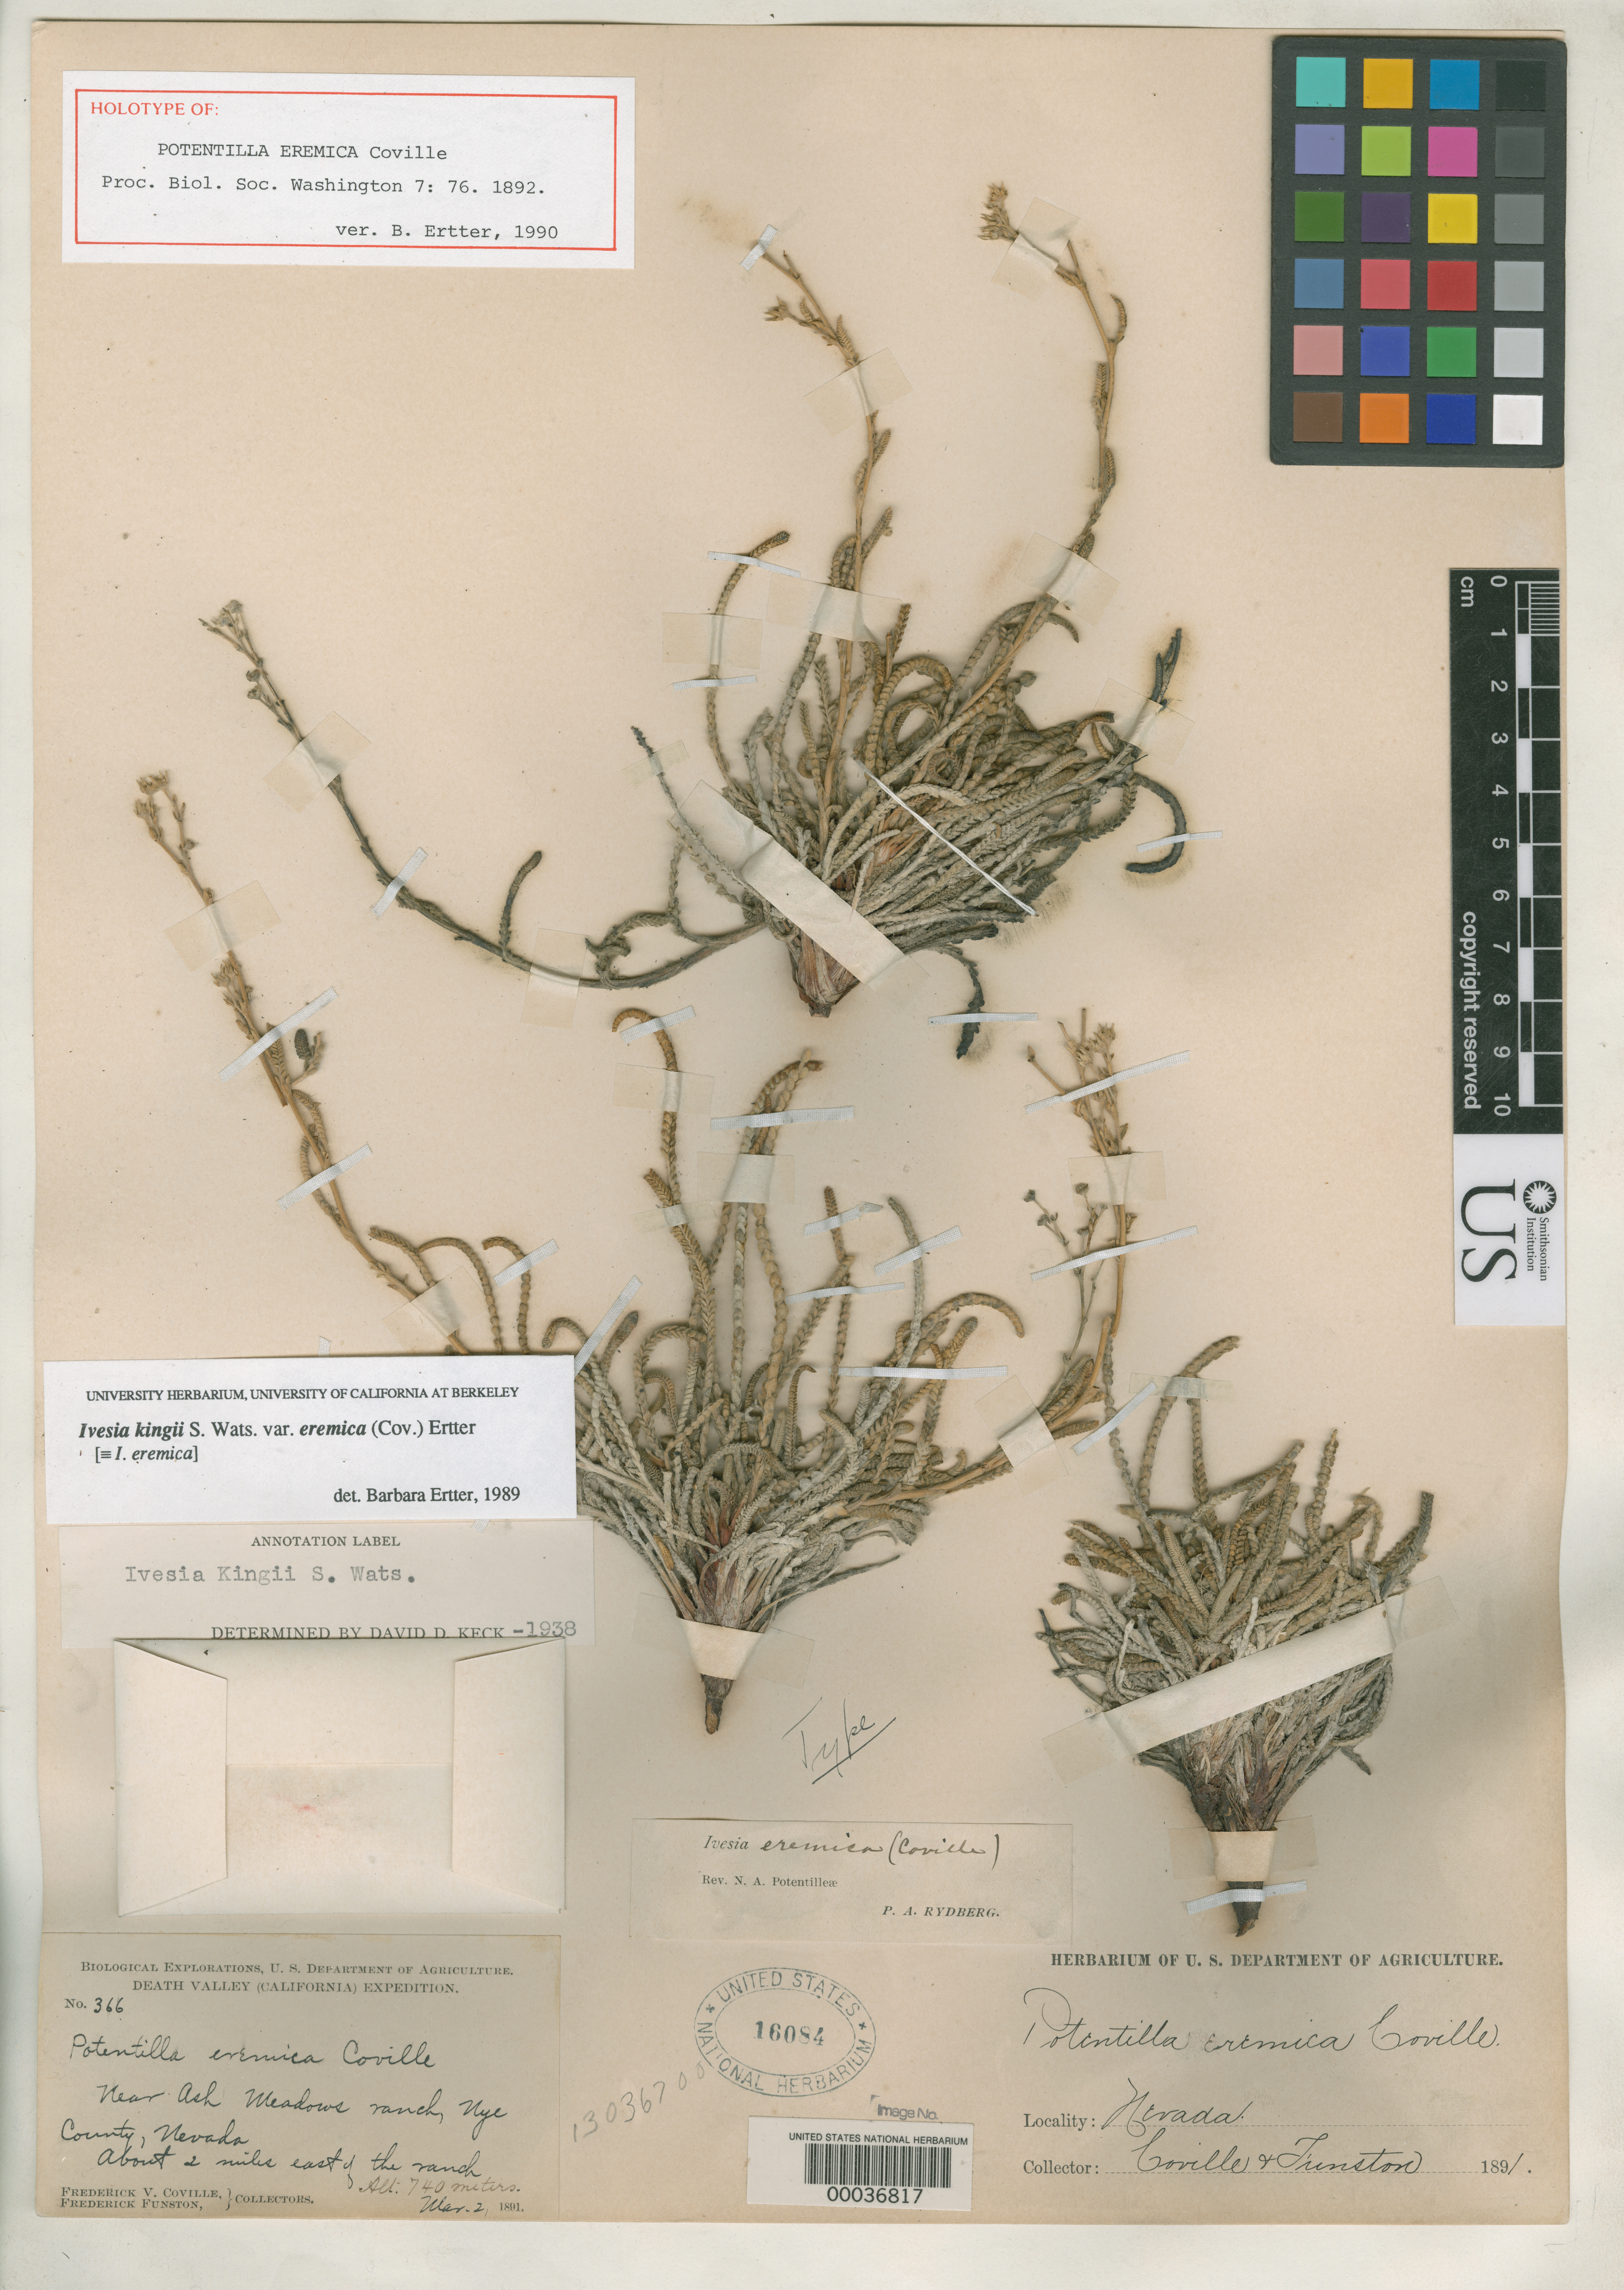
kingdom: Plantae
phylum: Tracheophyta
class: Magnoliopsida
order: Rosales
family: Rosaceae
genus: Potentilla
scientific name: Potentilla eremica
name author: Coville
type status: Holotype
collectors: F. V. Coville & F. Funston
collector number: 366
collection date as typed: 02 Mar 1891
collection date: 1891-03-02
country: United States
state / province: Nevada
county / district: Nye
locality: Near Ash Meadows Ranch, ca. 2 mi E of ranch.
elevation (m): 740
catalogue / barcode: US 16084